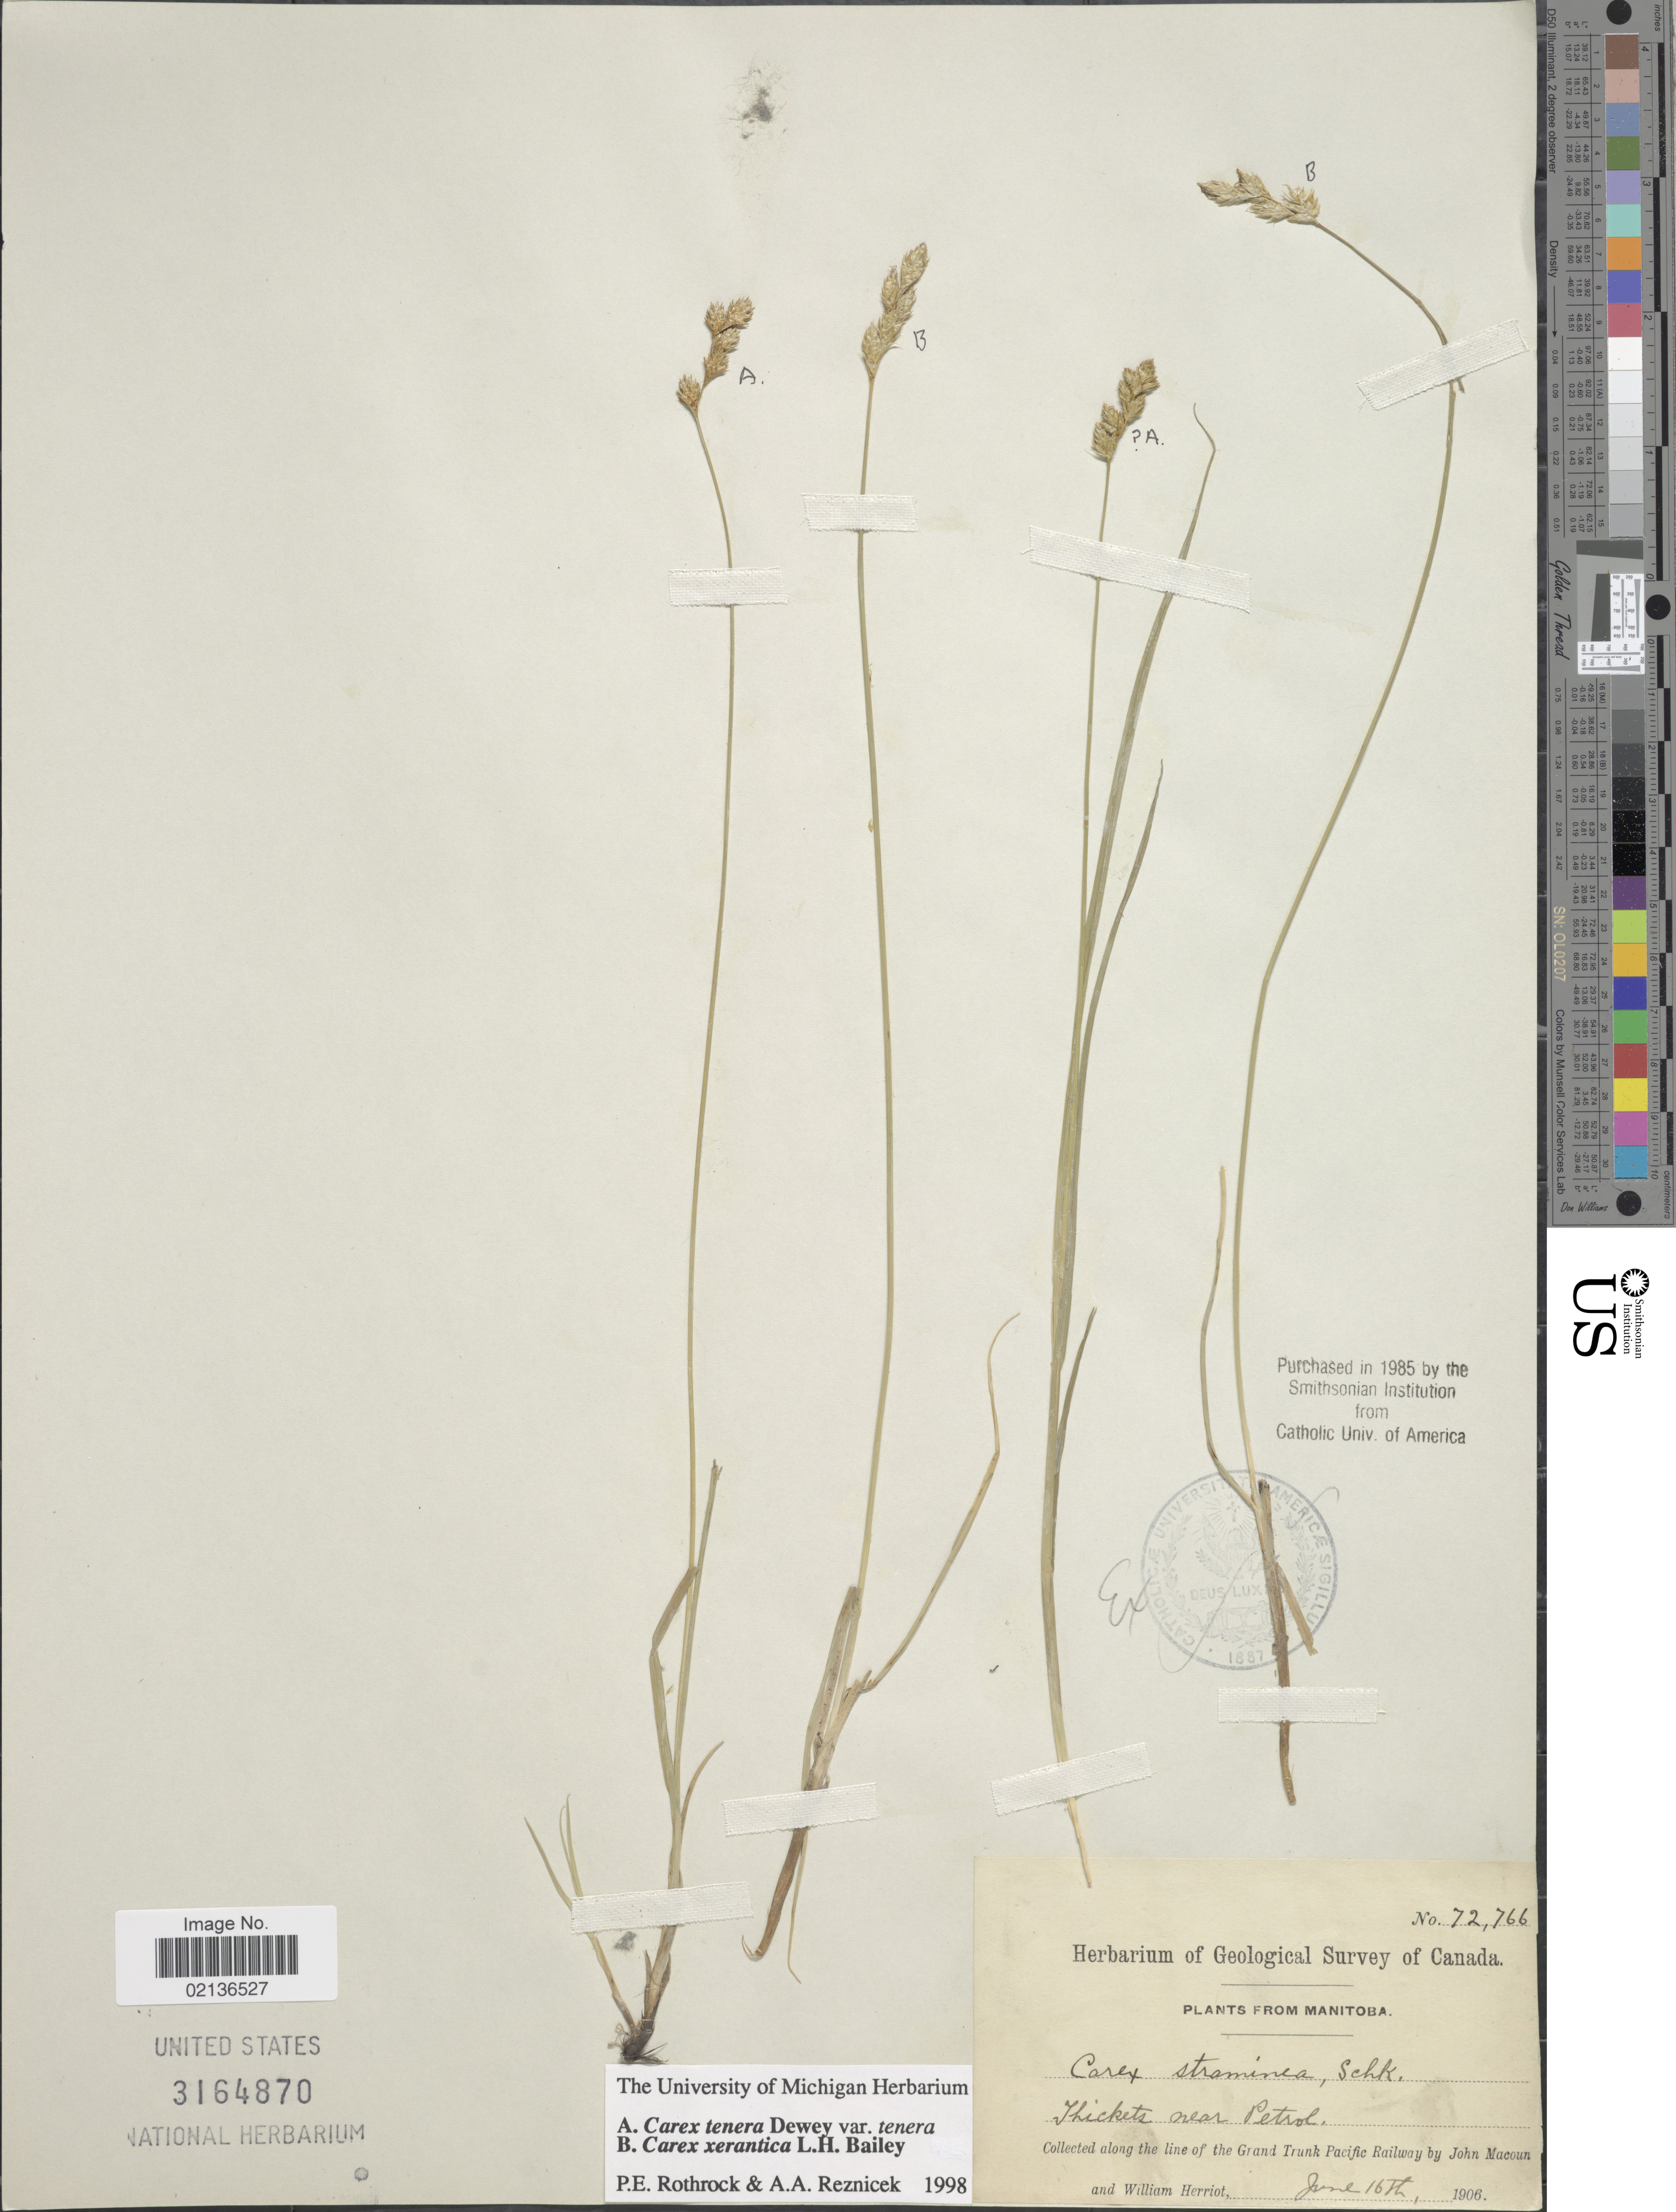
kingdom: Plantae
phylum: Tracheophyta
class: Liliopsida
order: Poales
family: Cyperaceae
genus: Carex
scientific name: Carex tenera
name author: Dewey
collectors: J. Macoun & W. Herriot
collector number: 72766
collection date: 1906-06-16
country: Canada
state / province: Manitoba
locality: Thickets near Petrol, along the line of the Grand Trunk Pacific Railway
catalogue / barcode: US 3164870